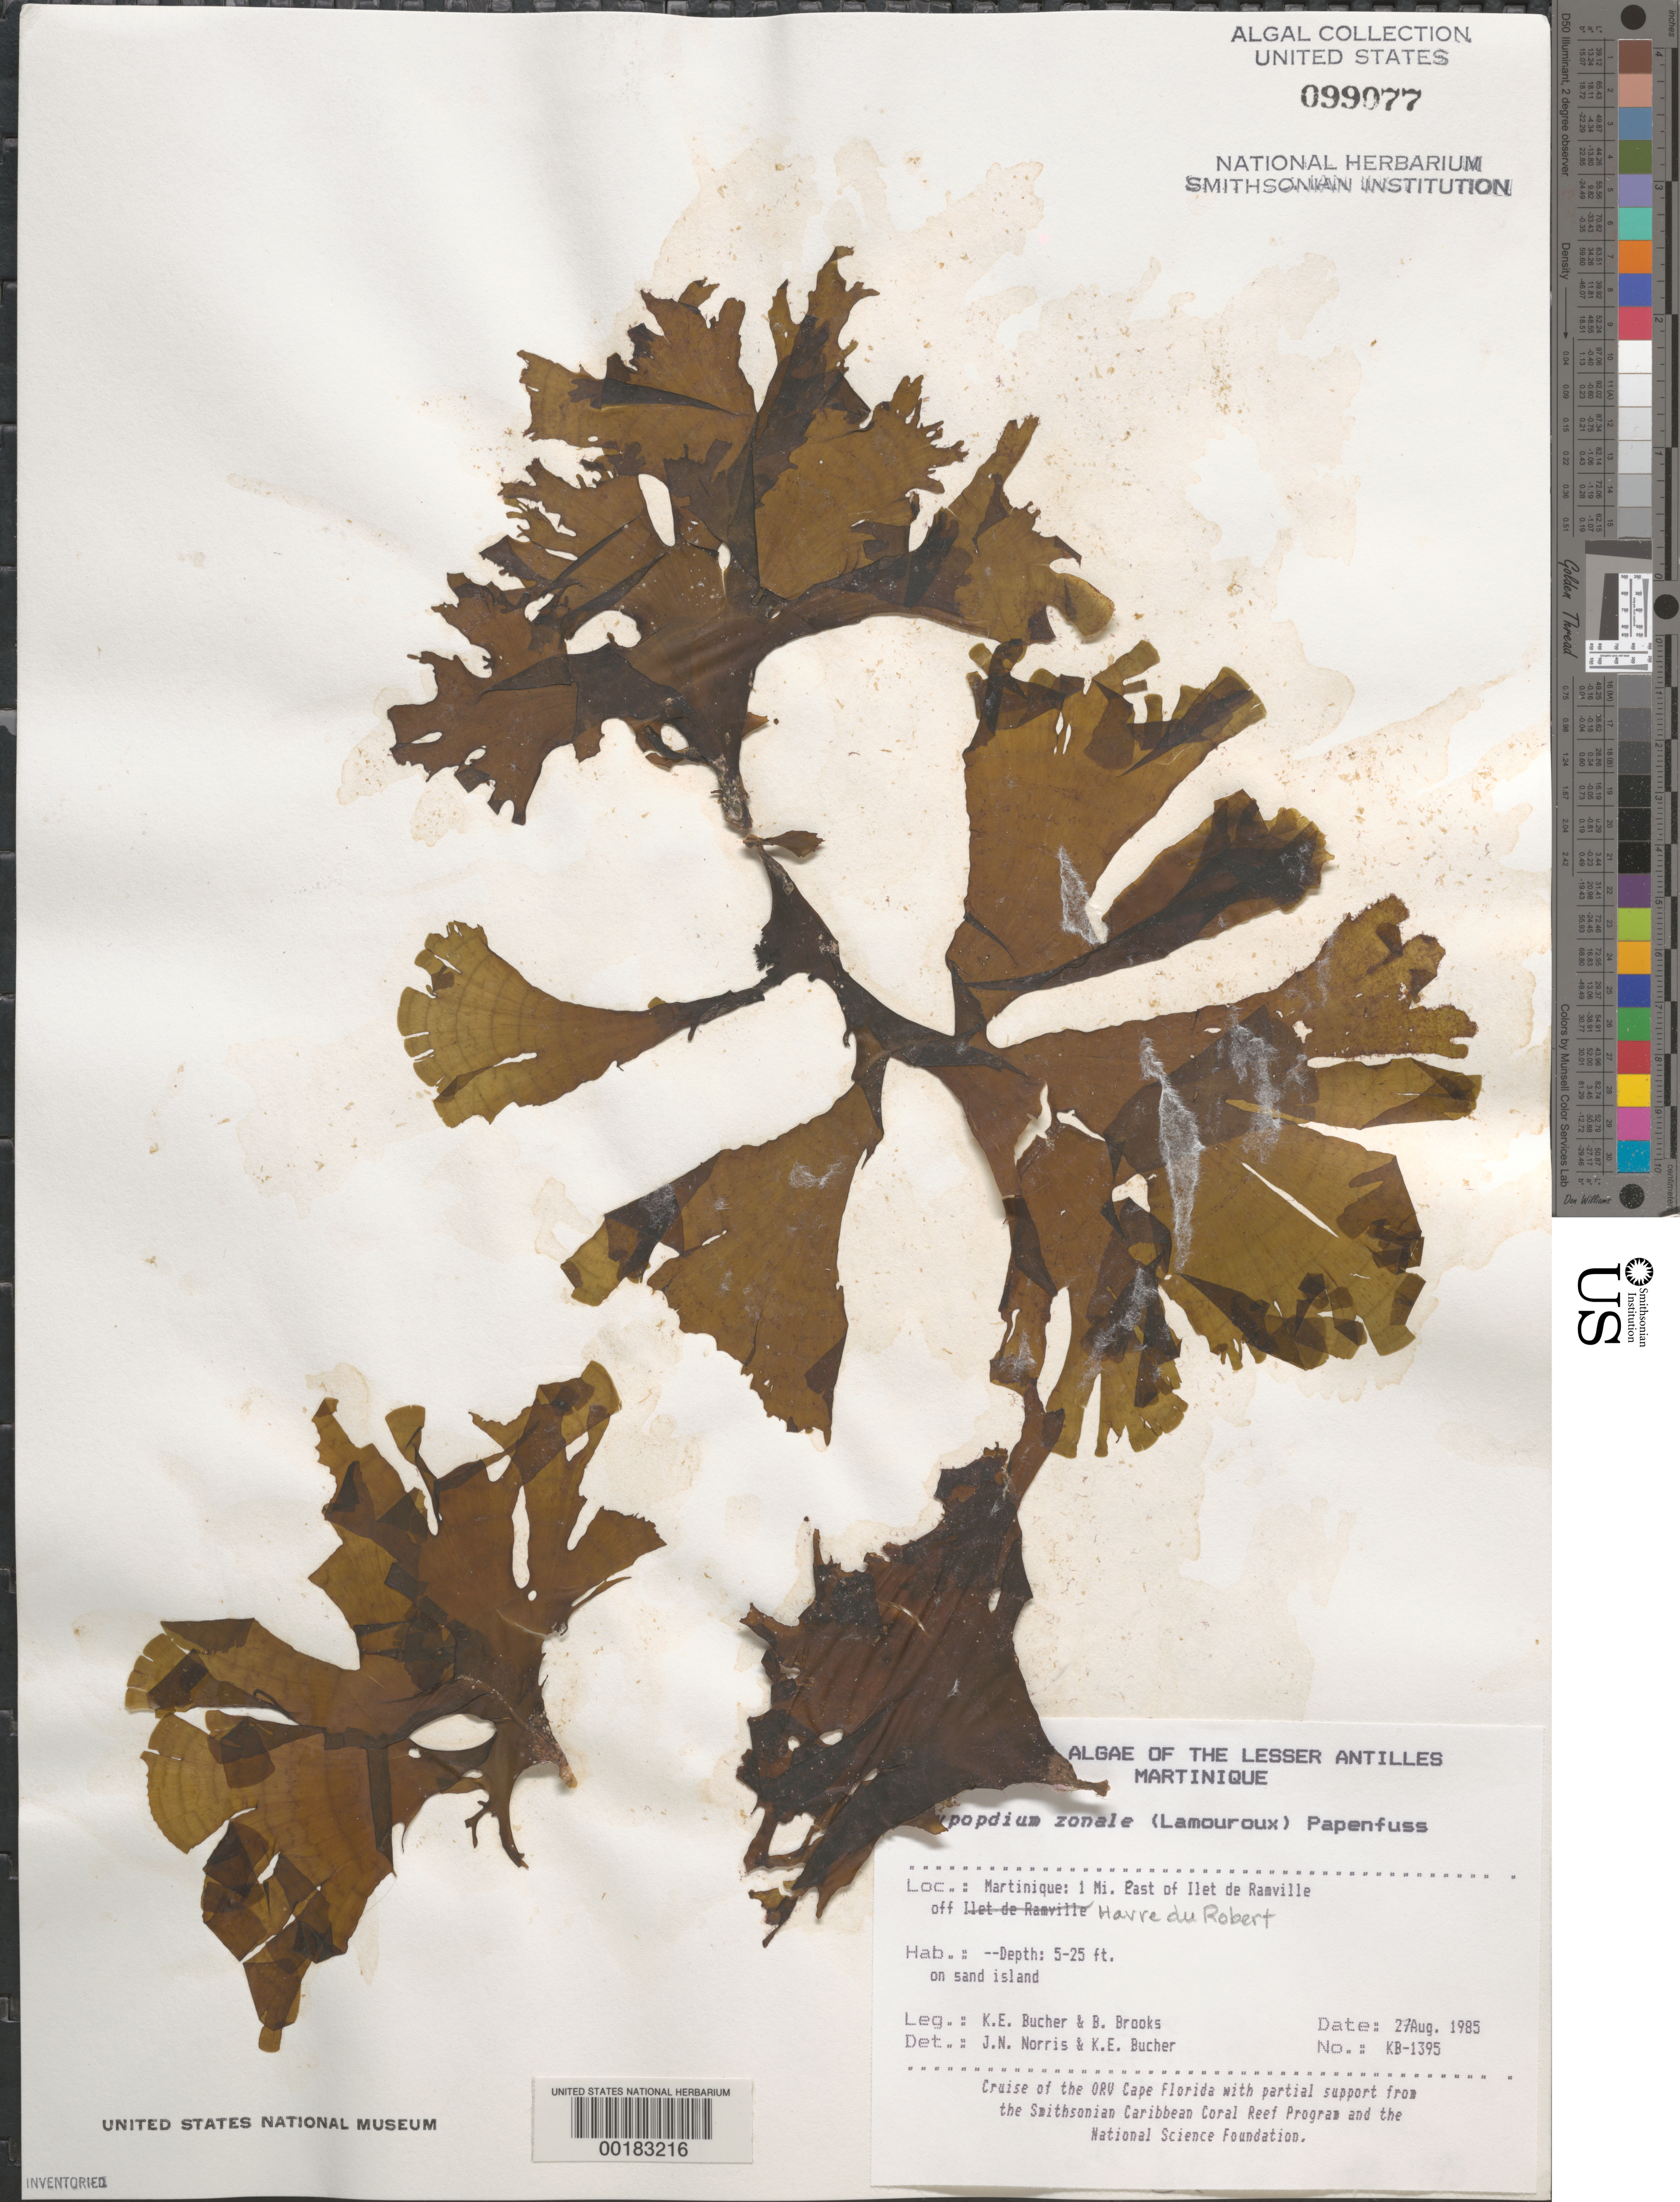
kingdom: Chromista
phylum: Ochrophyta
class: Phaeophyceae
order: Dictyotales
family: Dictyotaceae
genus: Stypopodium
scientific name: Stypopodium zonale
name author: (J.V.Lamouroux) Papenf.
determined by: Norris, J. N.; Bucher, K. E.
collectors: K. E. Bucher & B. Brooks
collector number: Kb-1395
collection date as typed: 27 Aug 1985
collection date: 1985-08-27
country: Martinique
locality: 1 mile east of Ilet de Ramville, off Havre du Robert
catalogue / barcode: US 99077